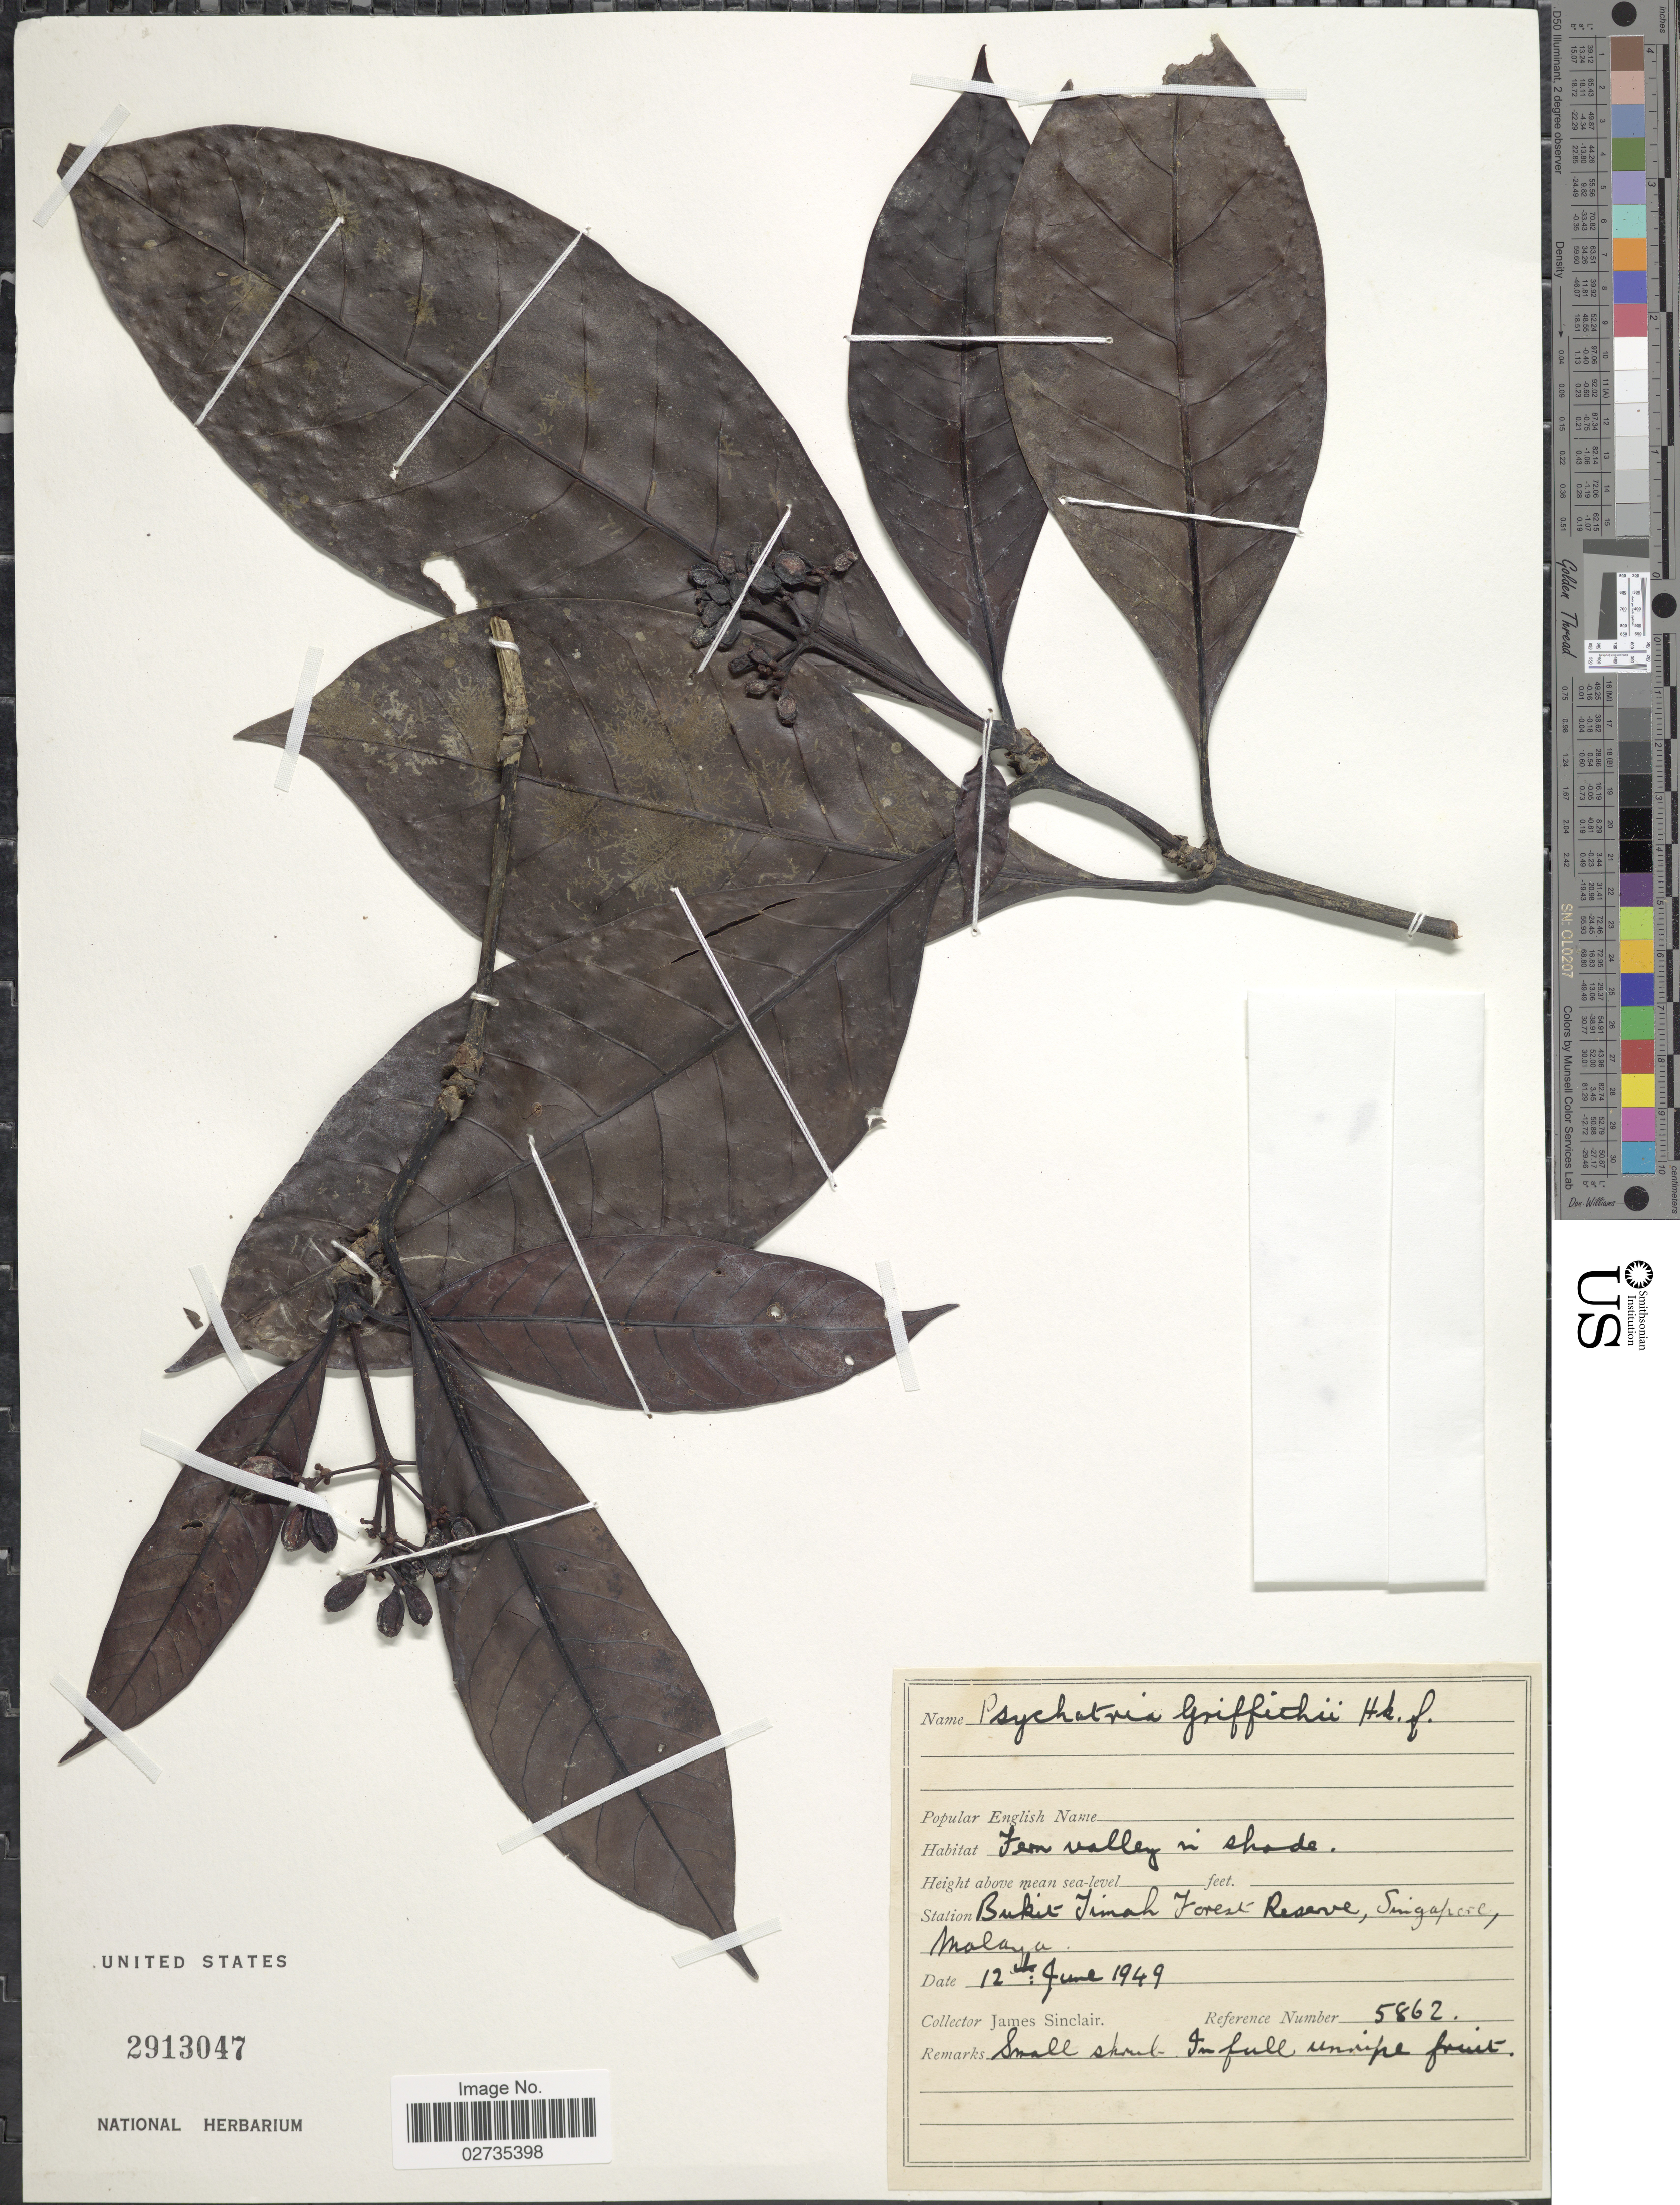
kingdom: Plantae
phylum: Tracheophyta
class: Magnoliopsida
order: Gentianales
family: Rubiaceae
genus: Psychotria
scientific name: Psychotria griffithii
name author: Hook. f.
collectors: J. Sinclair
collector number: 5862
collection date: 1949-06-12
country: Singapore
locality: Bukit Jimah Forest Reserve, Malaya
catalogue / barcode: US 2913047